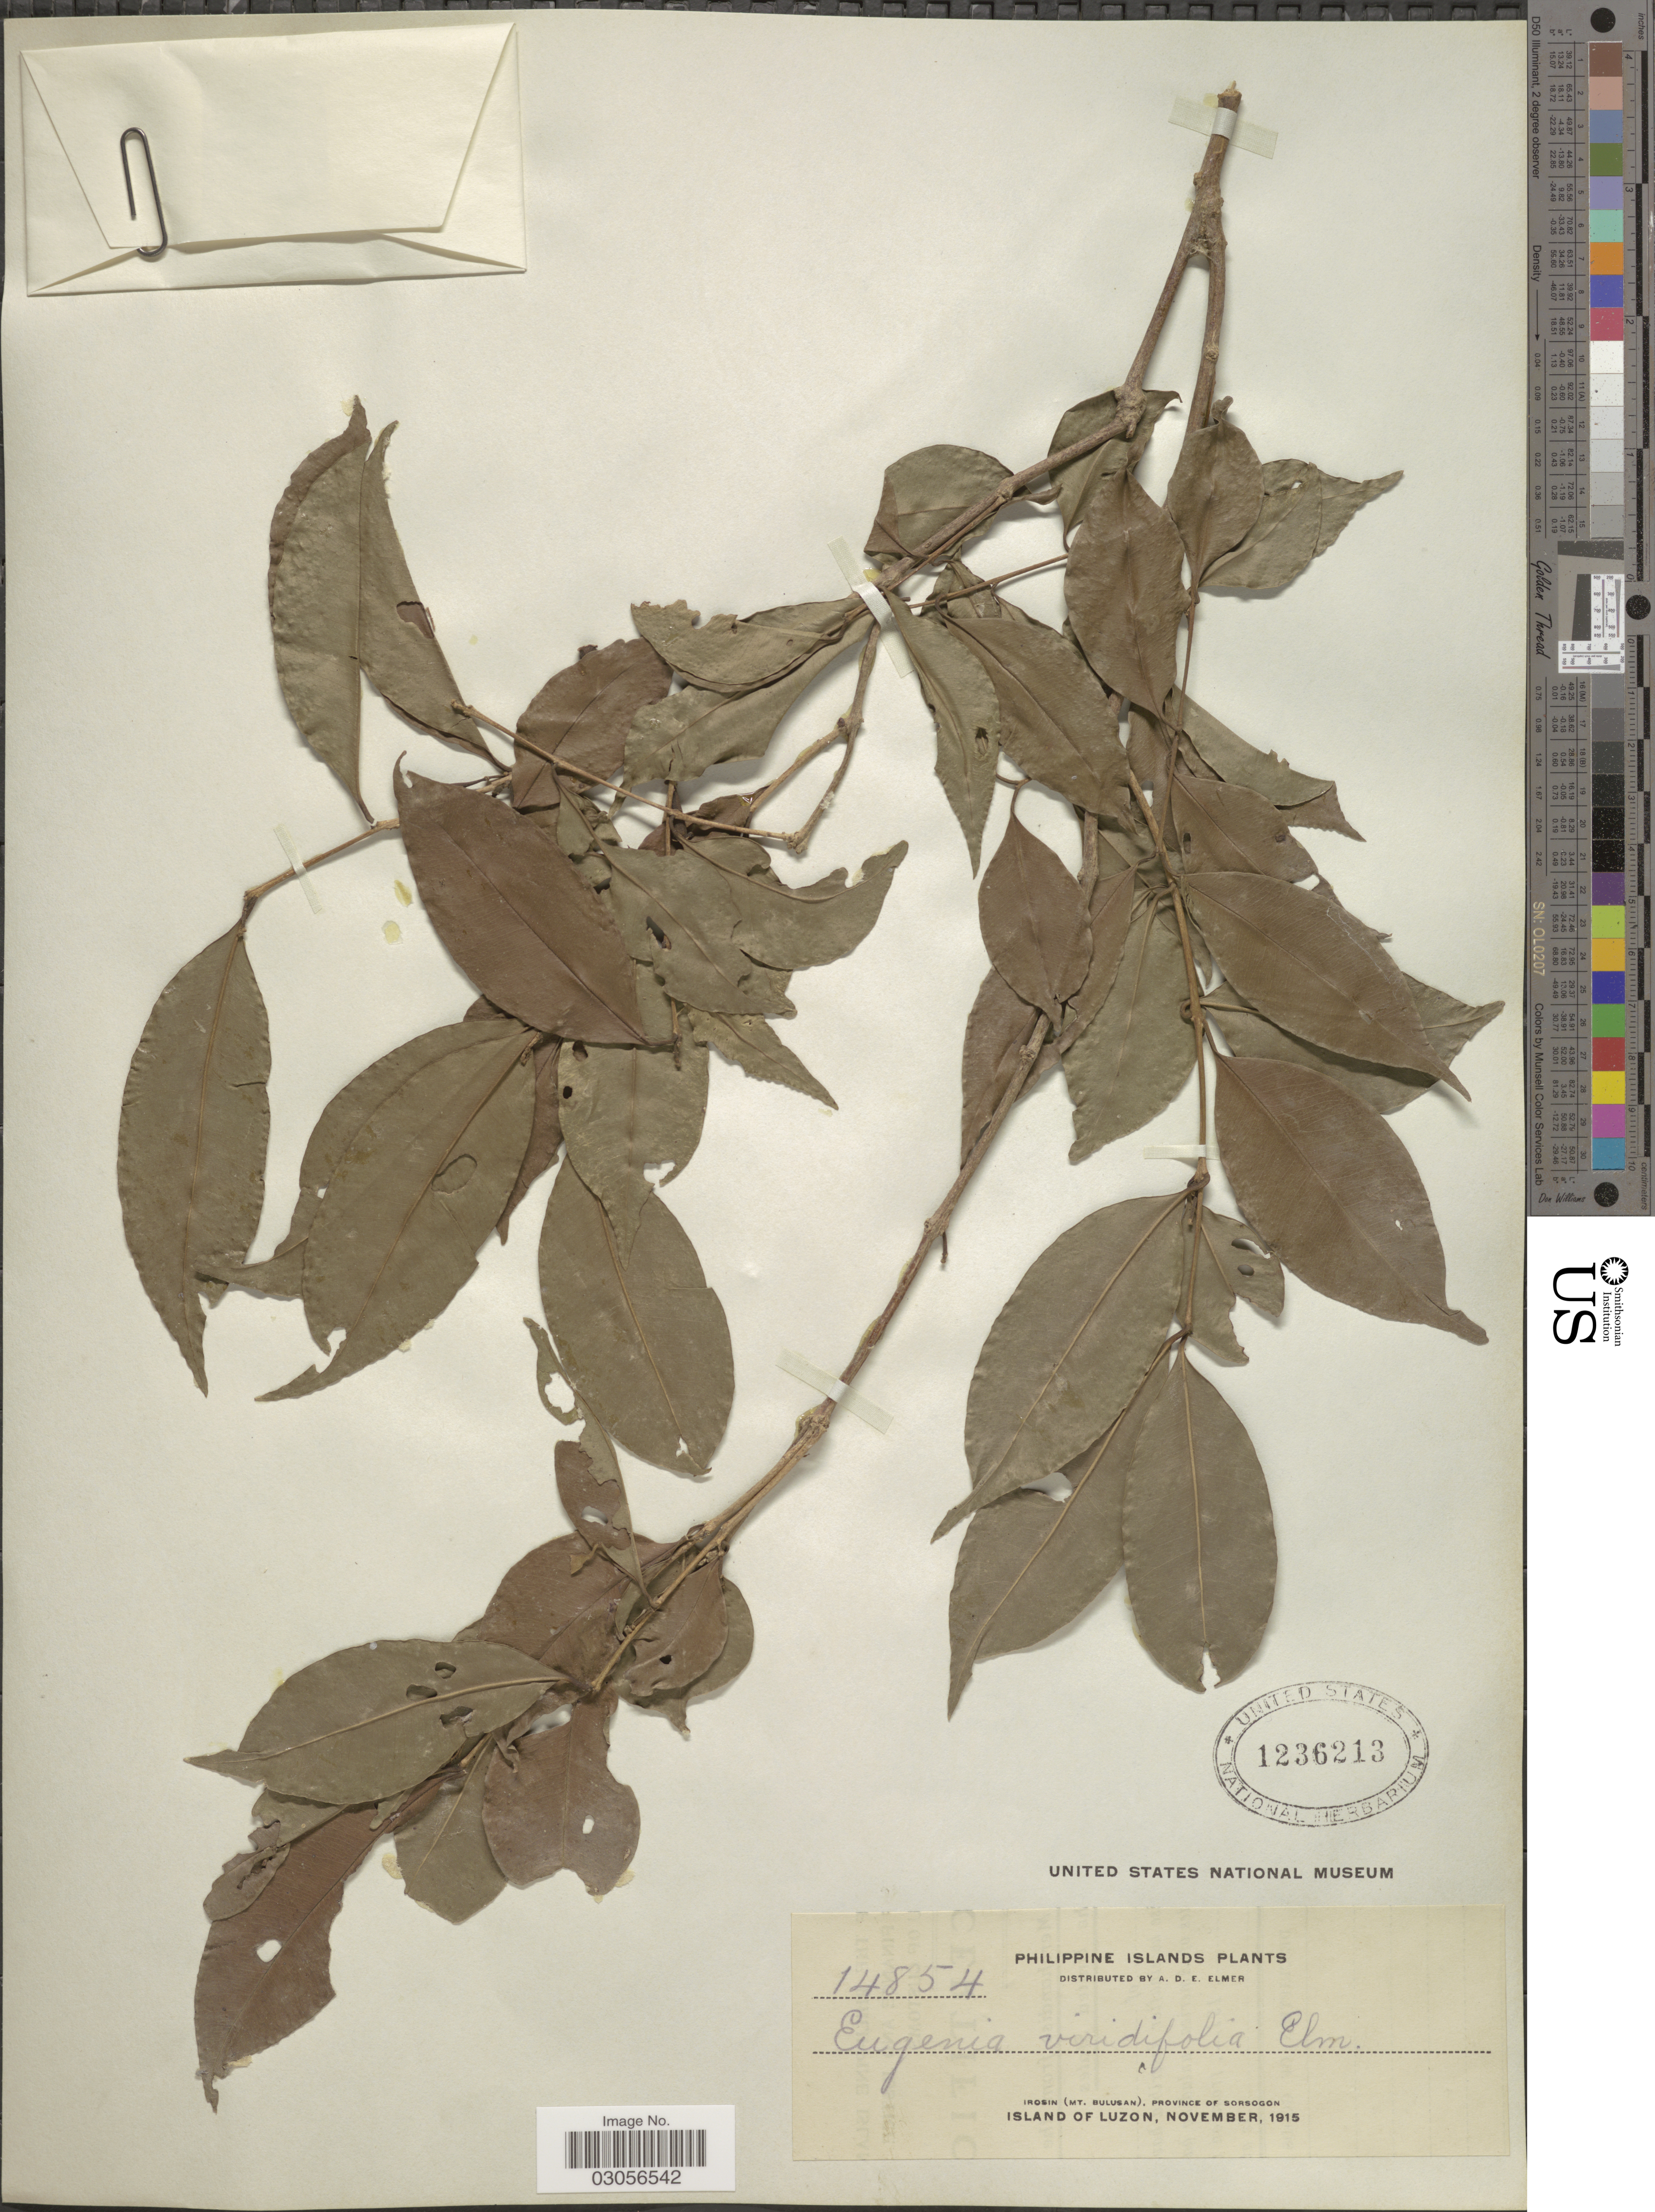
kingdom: Plantae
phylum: Tracheophyta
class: Magnoliopsida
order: Myrtales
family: Myrtaceae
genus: Syzygium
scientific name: Syzygium claviflorum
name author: (Roxb.) Wall. ex Steud.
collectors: A. D. E. Elmer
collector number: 14854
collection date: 1915-11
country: Philippines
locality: Philippine Islands, Irosin (Mt. Bulusan), Province of Sorsogon, Island of Luzon.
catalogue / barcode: US 1236213